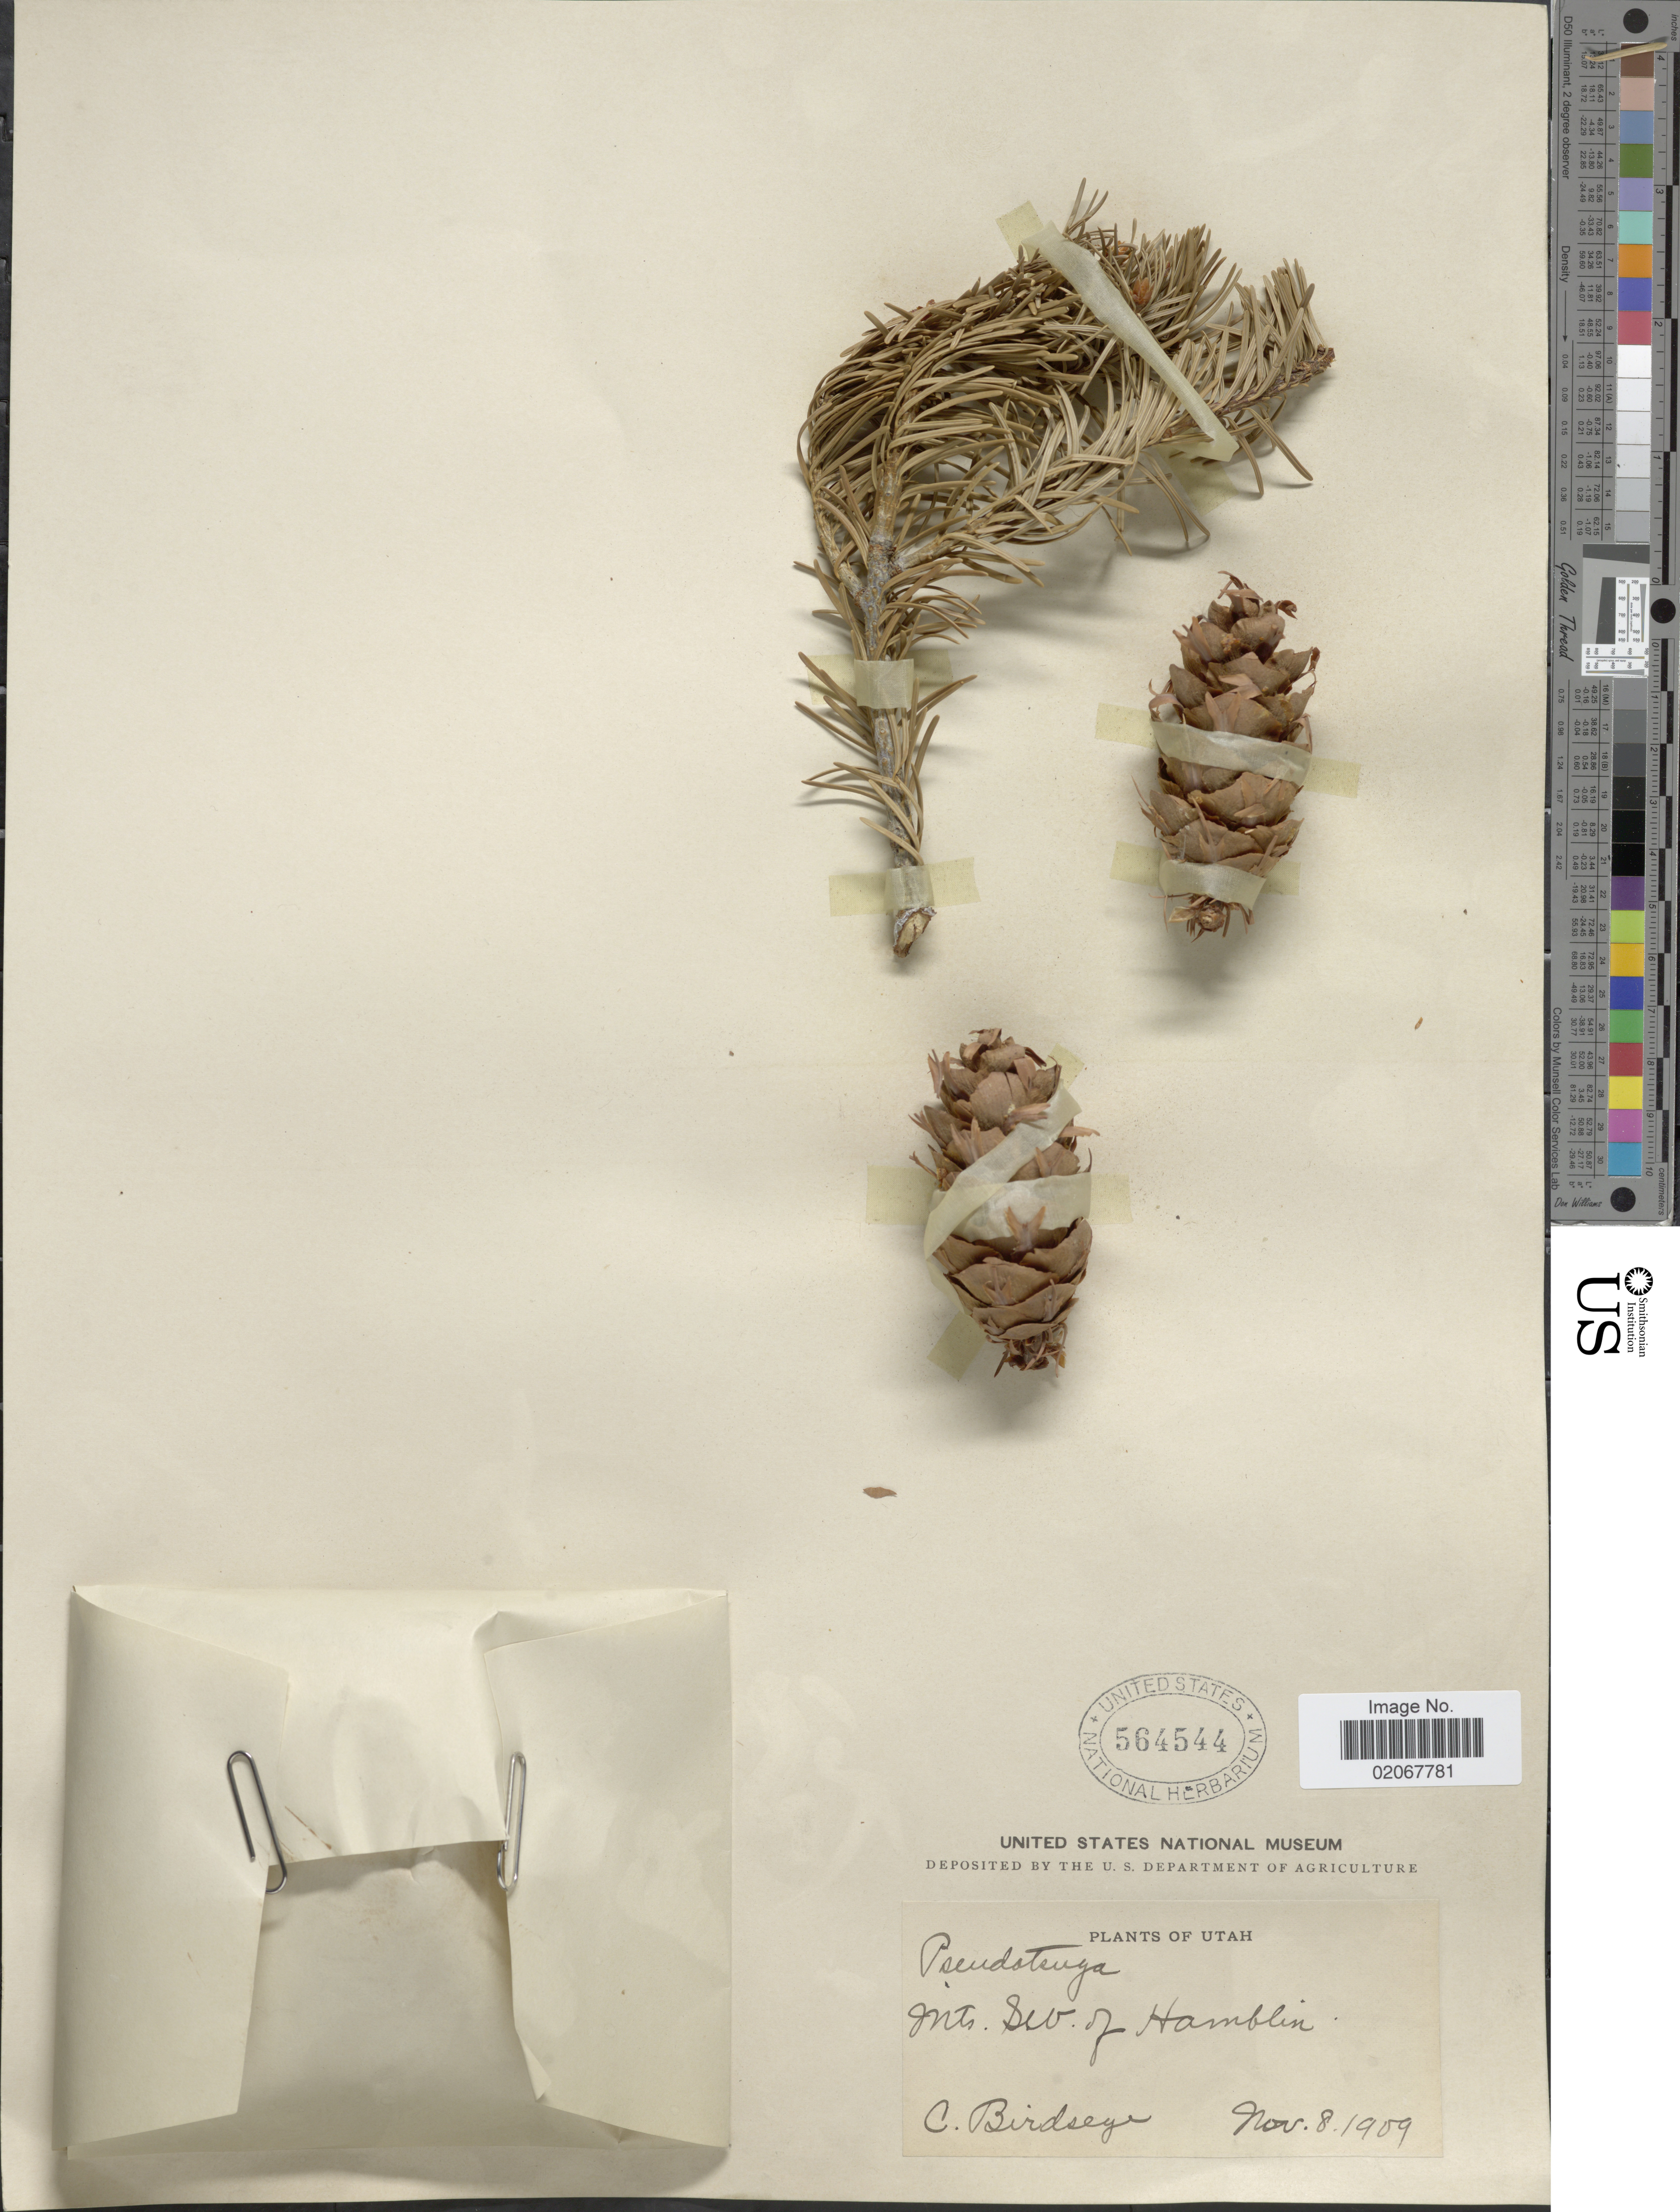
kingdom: Plantae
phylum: Tracheophyta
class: Pinopsida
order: Pinales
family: Pinaceae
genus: Pseudotsuga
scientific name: Pseudotsuga menziesii var. glauca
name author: (Beissn.) Franco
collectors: C. Birdseye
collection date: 1909-11-08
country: United States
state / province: Utah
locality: Mts. S.W. of Hamblin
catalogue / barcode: US 564544